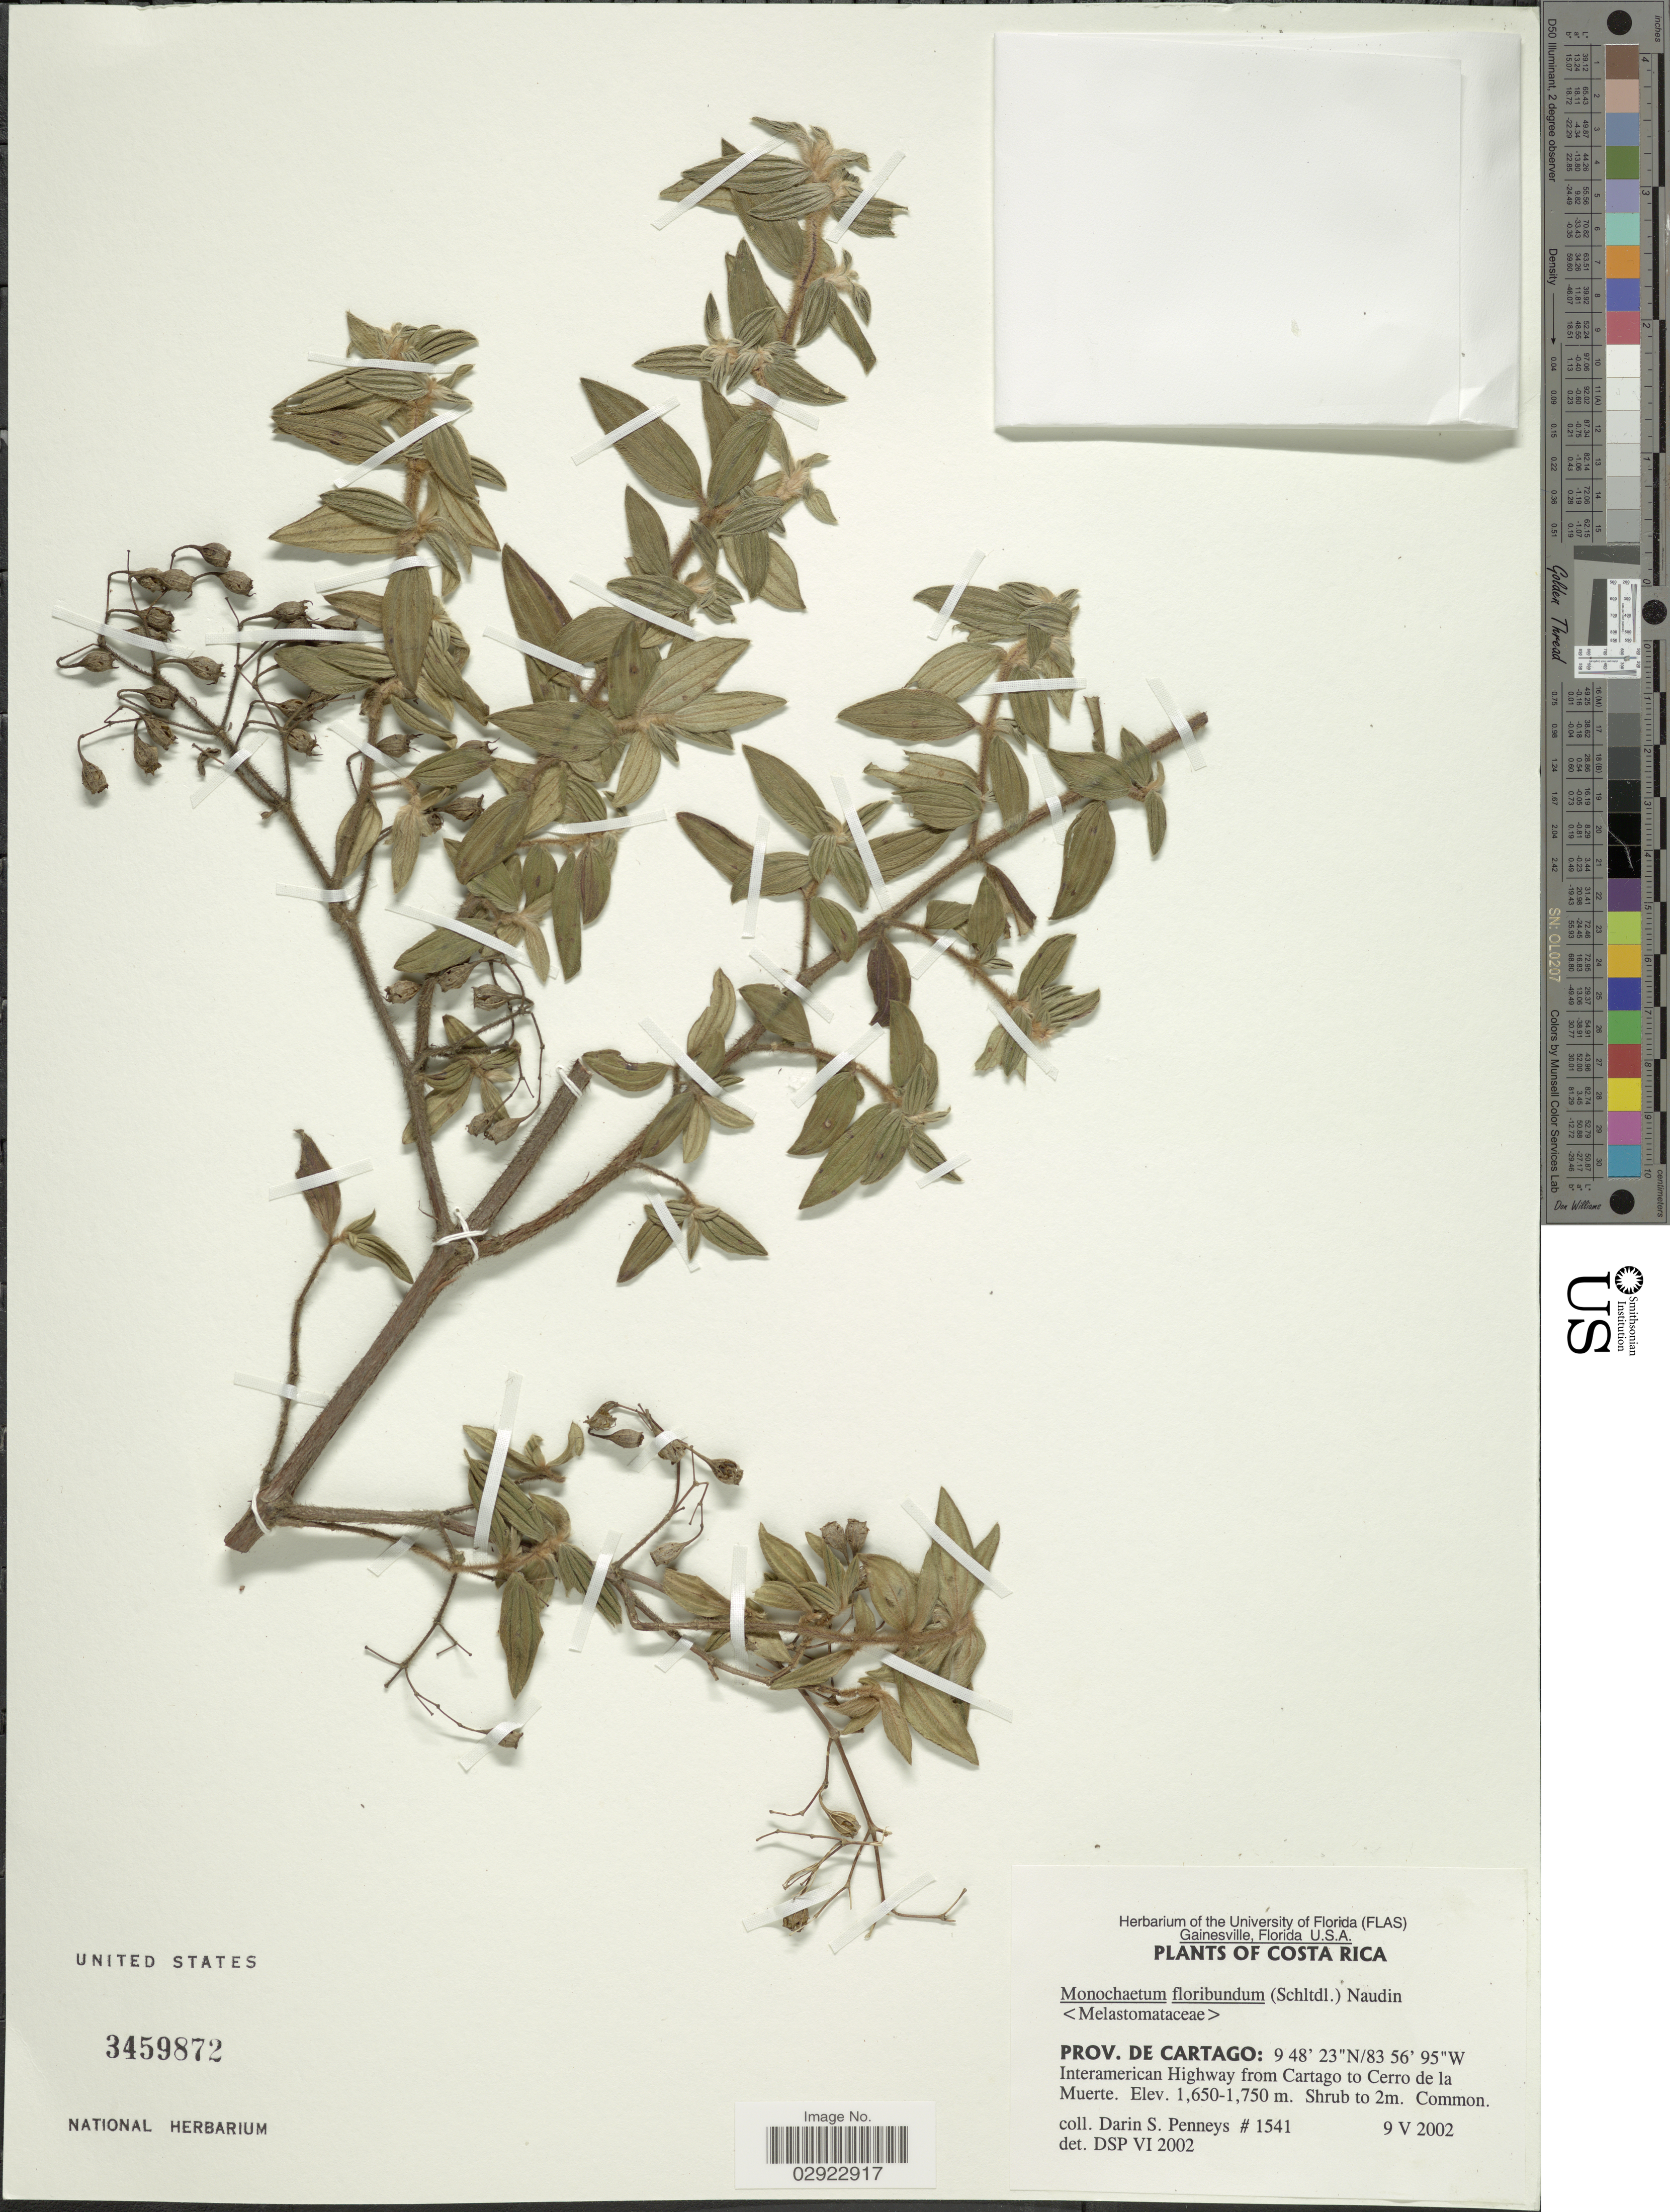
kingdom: Plantae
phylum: Tracheophyta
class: Magnoliopsida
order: Myrtales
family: Melastomataceae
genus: Monochaetum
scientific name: Monochaetum floribundum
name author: (Schltdl.) Naudin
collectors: D. S. Penneys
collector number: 1541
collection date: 2002-05-09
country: Costa Rica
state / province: Cartago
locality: Prov. de Cartago: Interamerican Highway from Cartago to Cerro de la Muerte.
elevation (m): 1650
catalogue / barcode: US 3459872